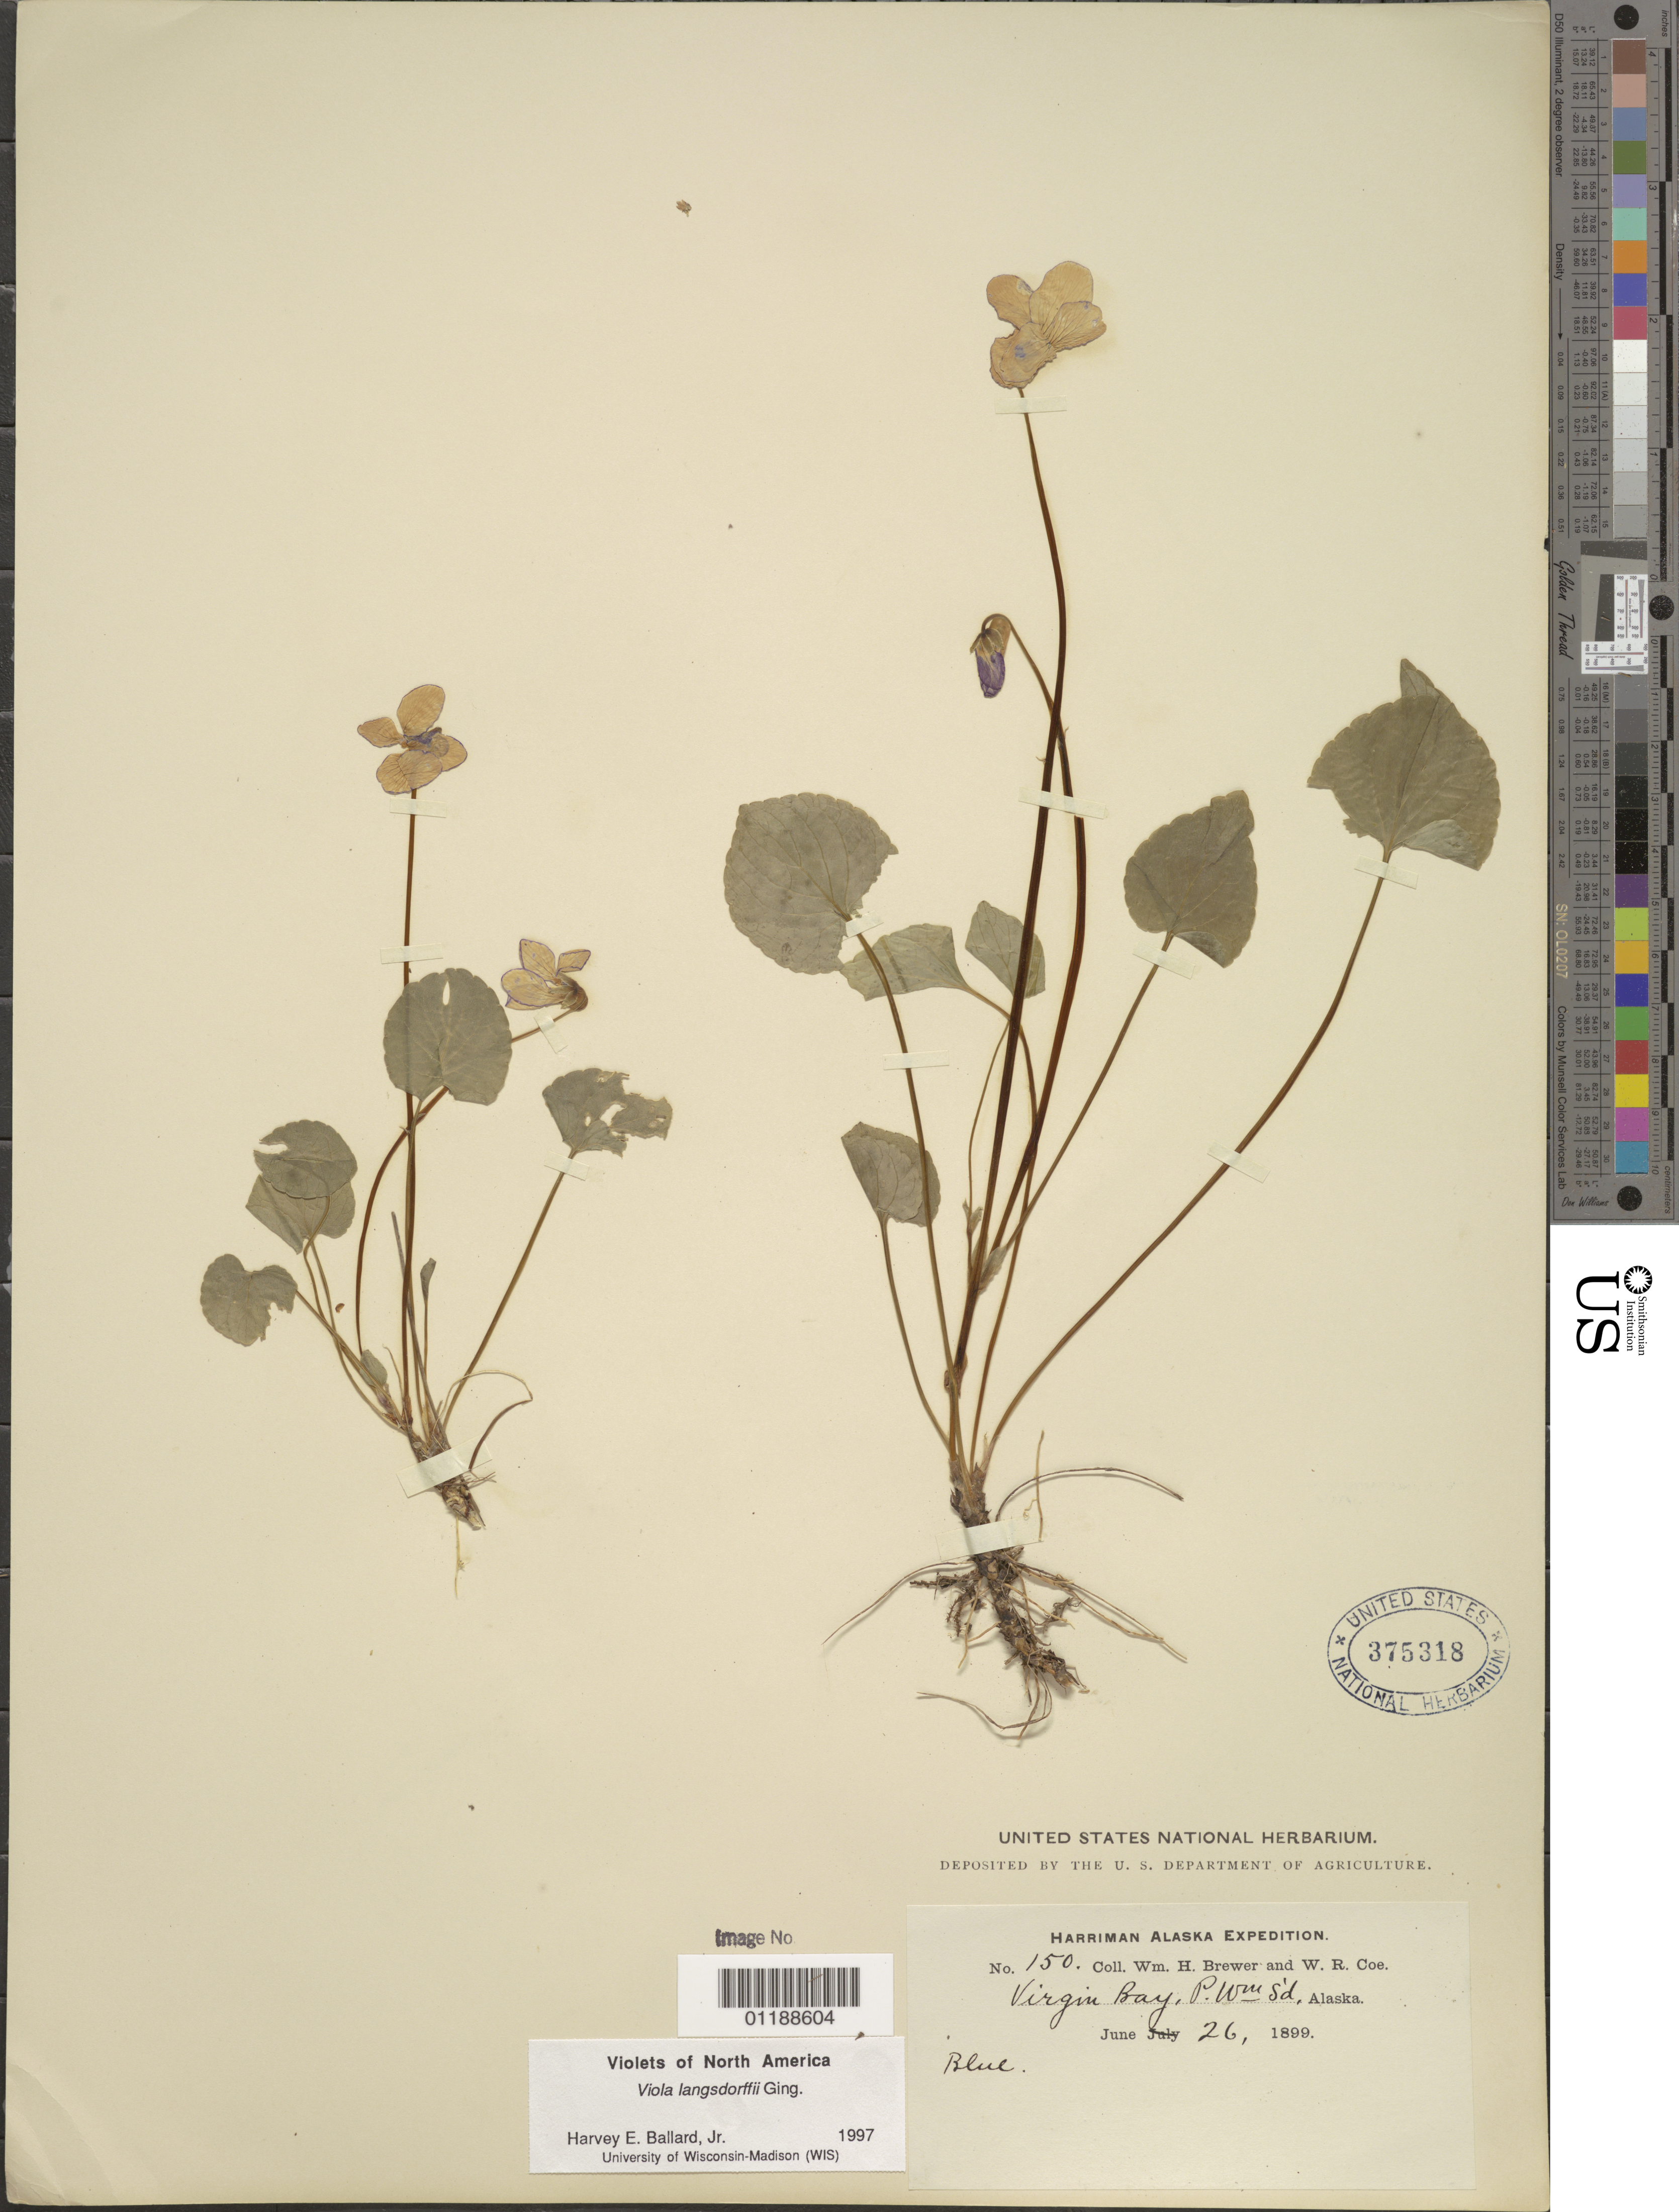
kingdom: Plantae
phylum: Tracheophyta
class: Magnoliopsida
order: Malpighiales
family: Violaceae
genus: Viola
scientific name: Viola langsdorffii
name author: Fisch. ex Ging.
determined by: Ballard, Harvey E.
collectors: W. Trelease & D. Saunders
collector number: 150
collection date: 1899-06-26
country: United States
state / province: Alaska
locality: Virgin Bay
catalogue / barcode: US 375318